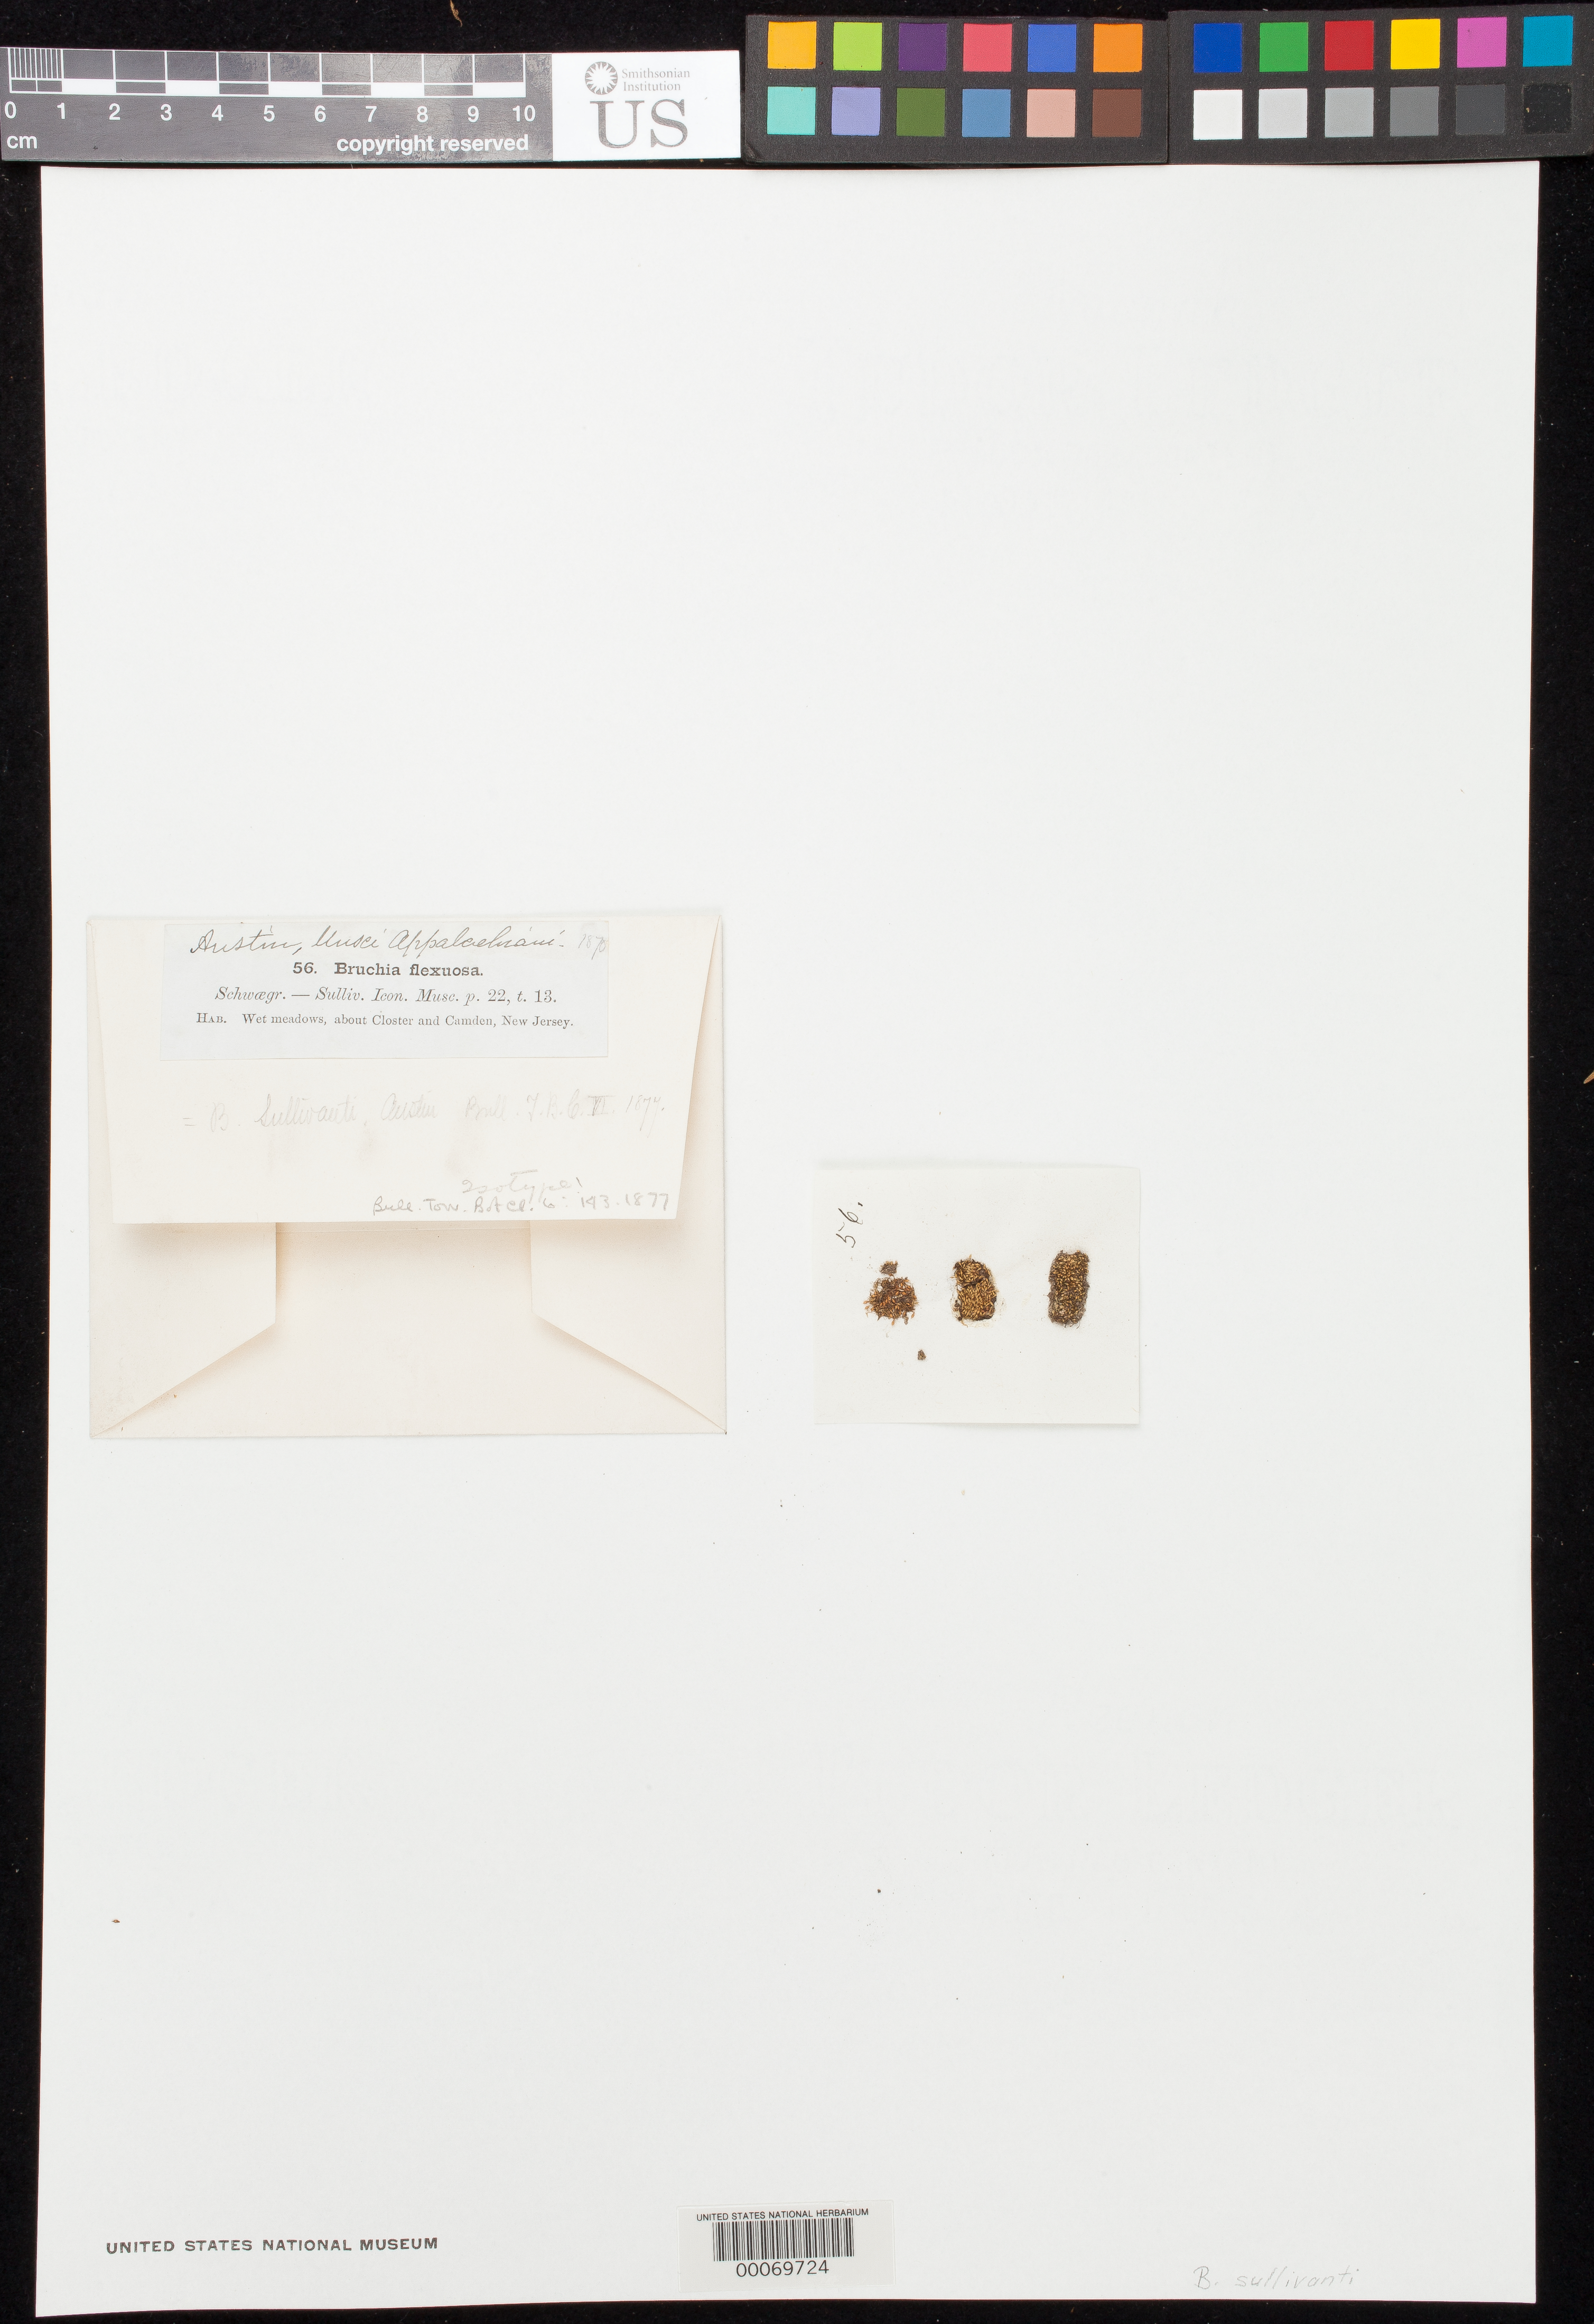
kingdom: Plantae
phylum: Bryophyta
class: Bryopsida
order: Dicranales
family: Bruchiaceae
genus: Bruchia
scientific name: Bruchia sullivantii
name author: Austin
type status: Isotype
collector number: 56 Aus. Musc. Appal.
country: United States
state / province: New Jersey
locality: About Closter & Camden.